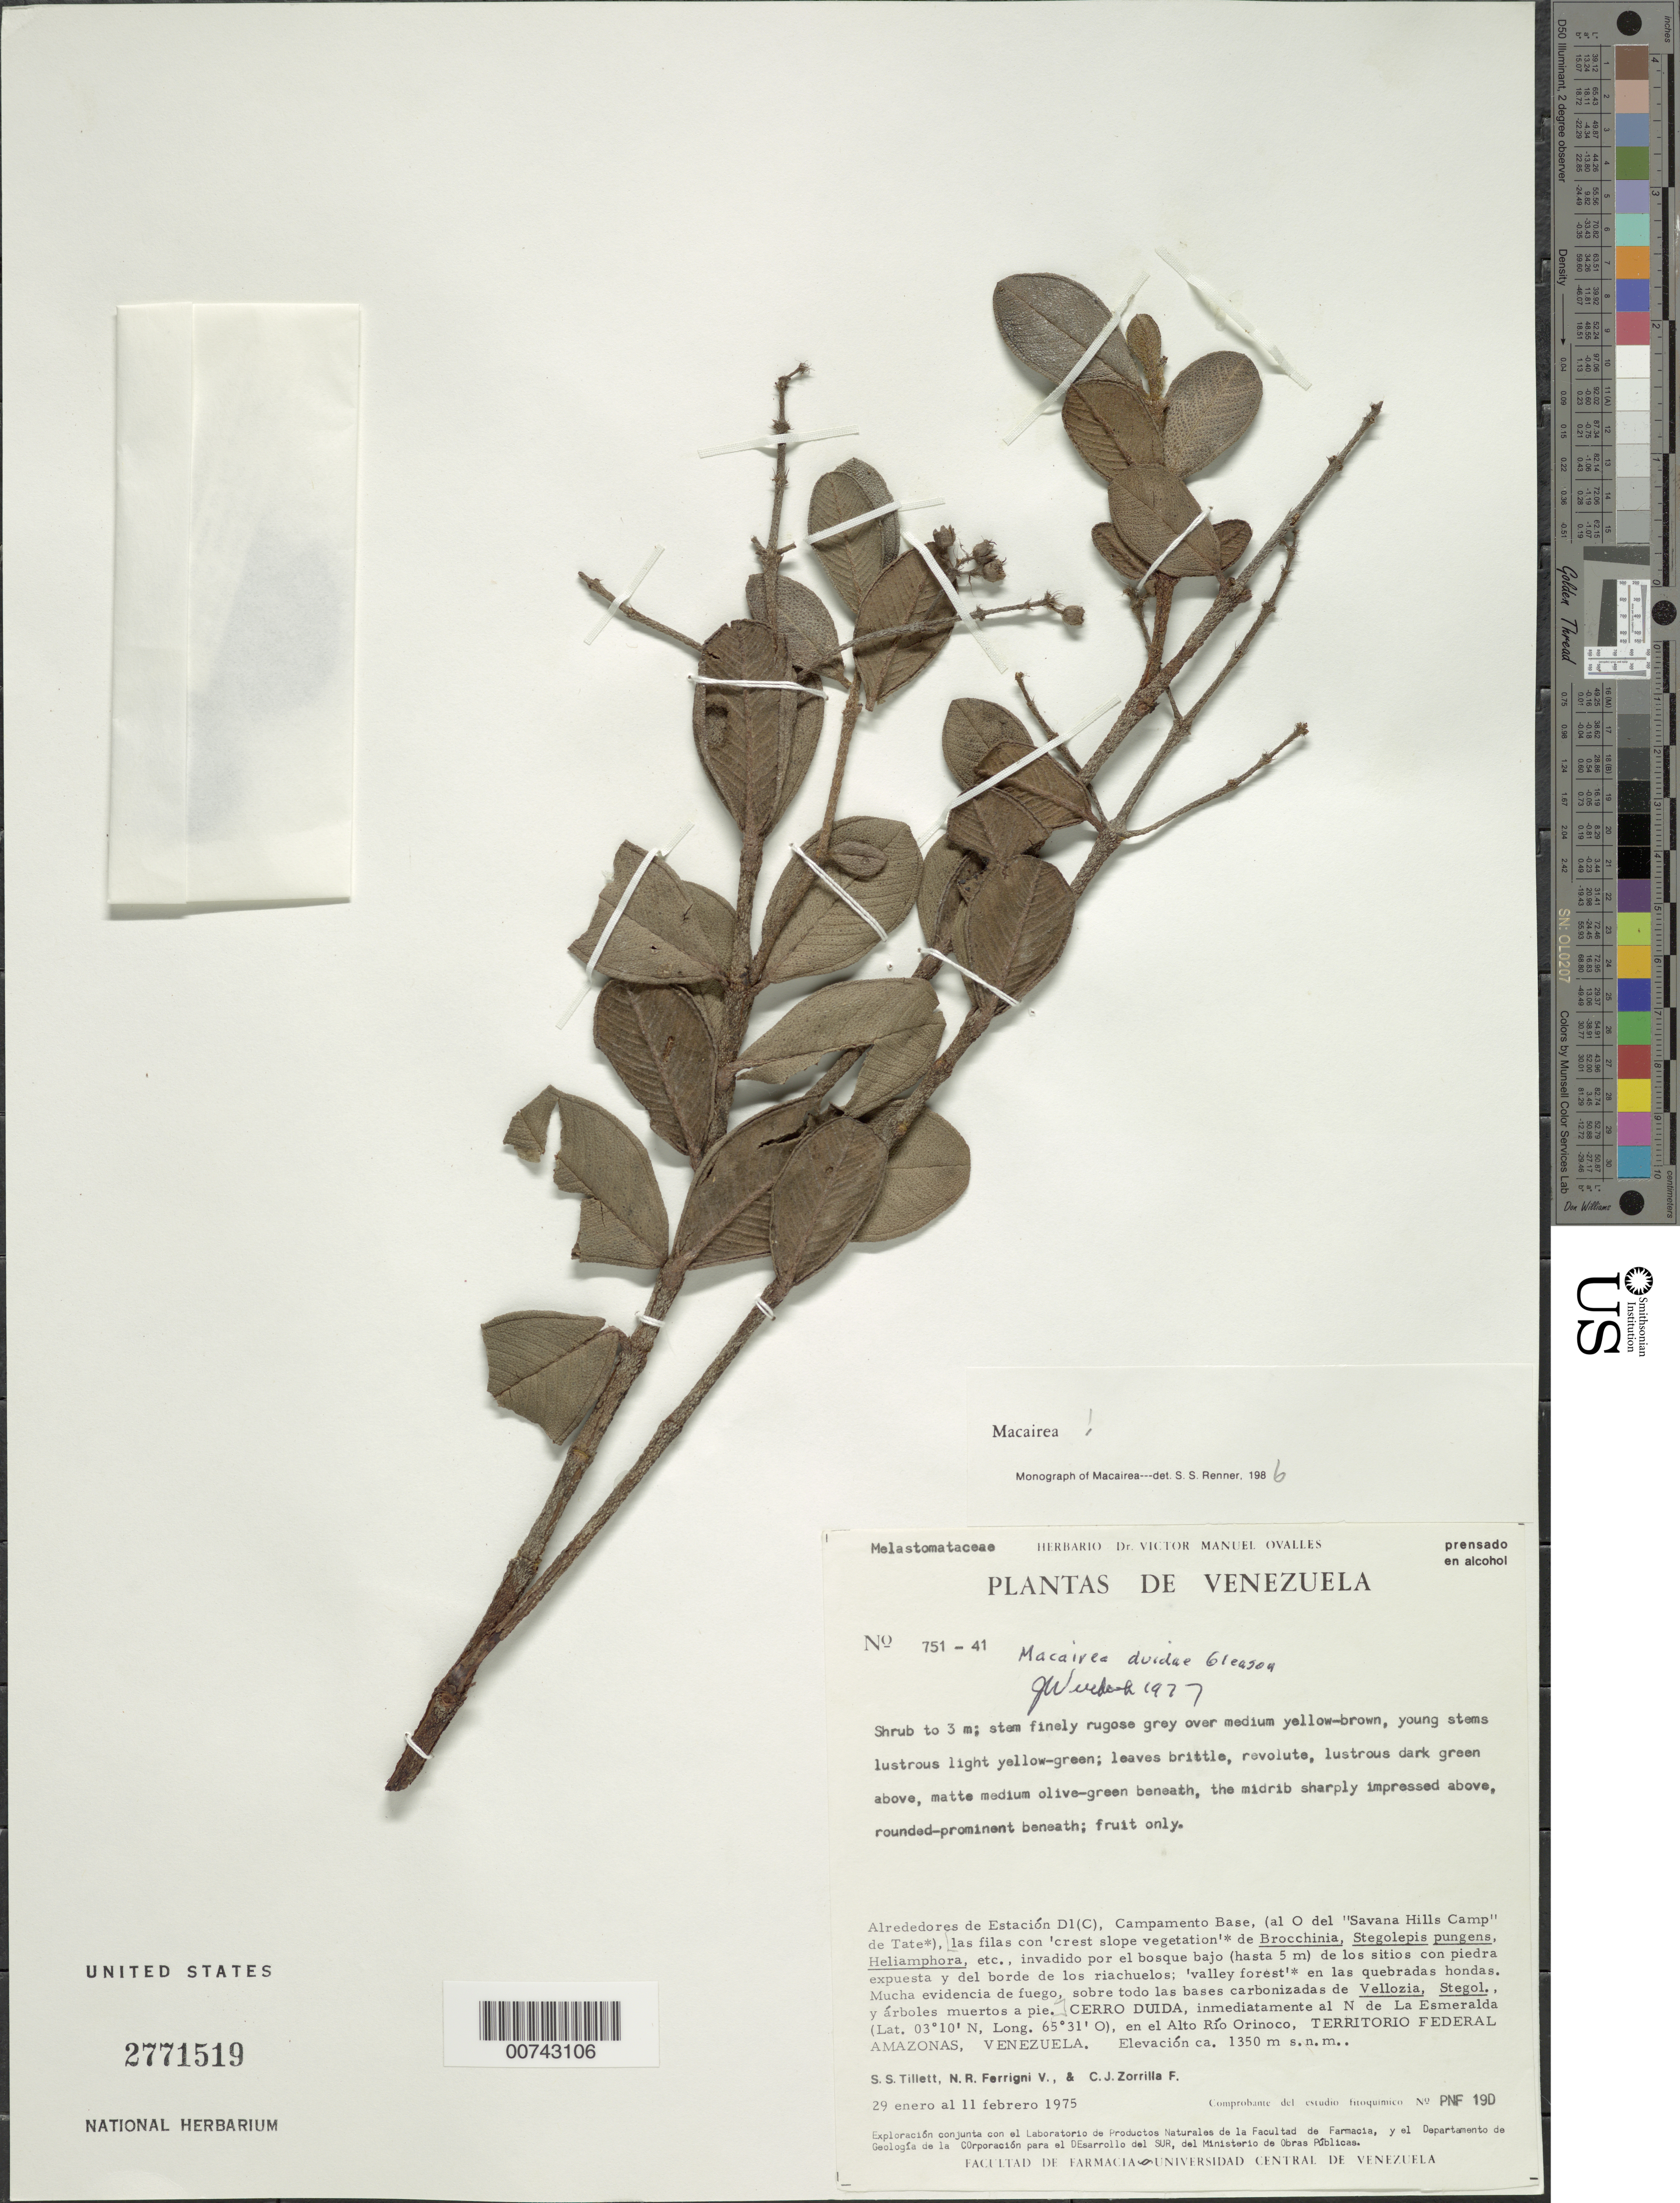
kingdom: Plantae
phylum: Tracheophyta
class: Magnoliopsida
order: Myrtales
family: Melastomataceae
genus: Macairea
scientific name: Macairea duidae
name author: Gleason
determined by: Wurdack, John J., (US), US (UNITED STATES)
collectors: S. S. Tillett, N. Ferrigni V. & C. Zorrilla F.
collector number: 751 41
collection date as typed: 29-Jan-75 to 11-Feb-75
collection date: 1975-01-29/1975-02-11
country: Venezuela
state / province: Amazonas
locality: Cerro Duida, N de Esmeralda, Alto Río Orinoco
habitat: Las fillas con crest slope de vegetación de Brocchinia, Stegolepis pungens, Heliamphor, etc., invalido por el bosque bajo (hasta 5m) de los sitios con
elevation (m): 1350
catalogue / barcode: US 2771519